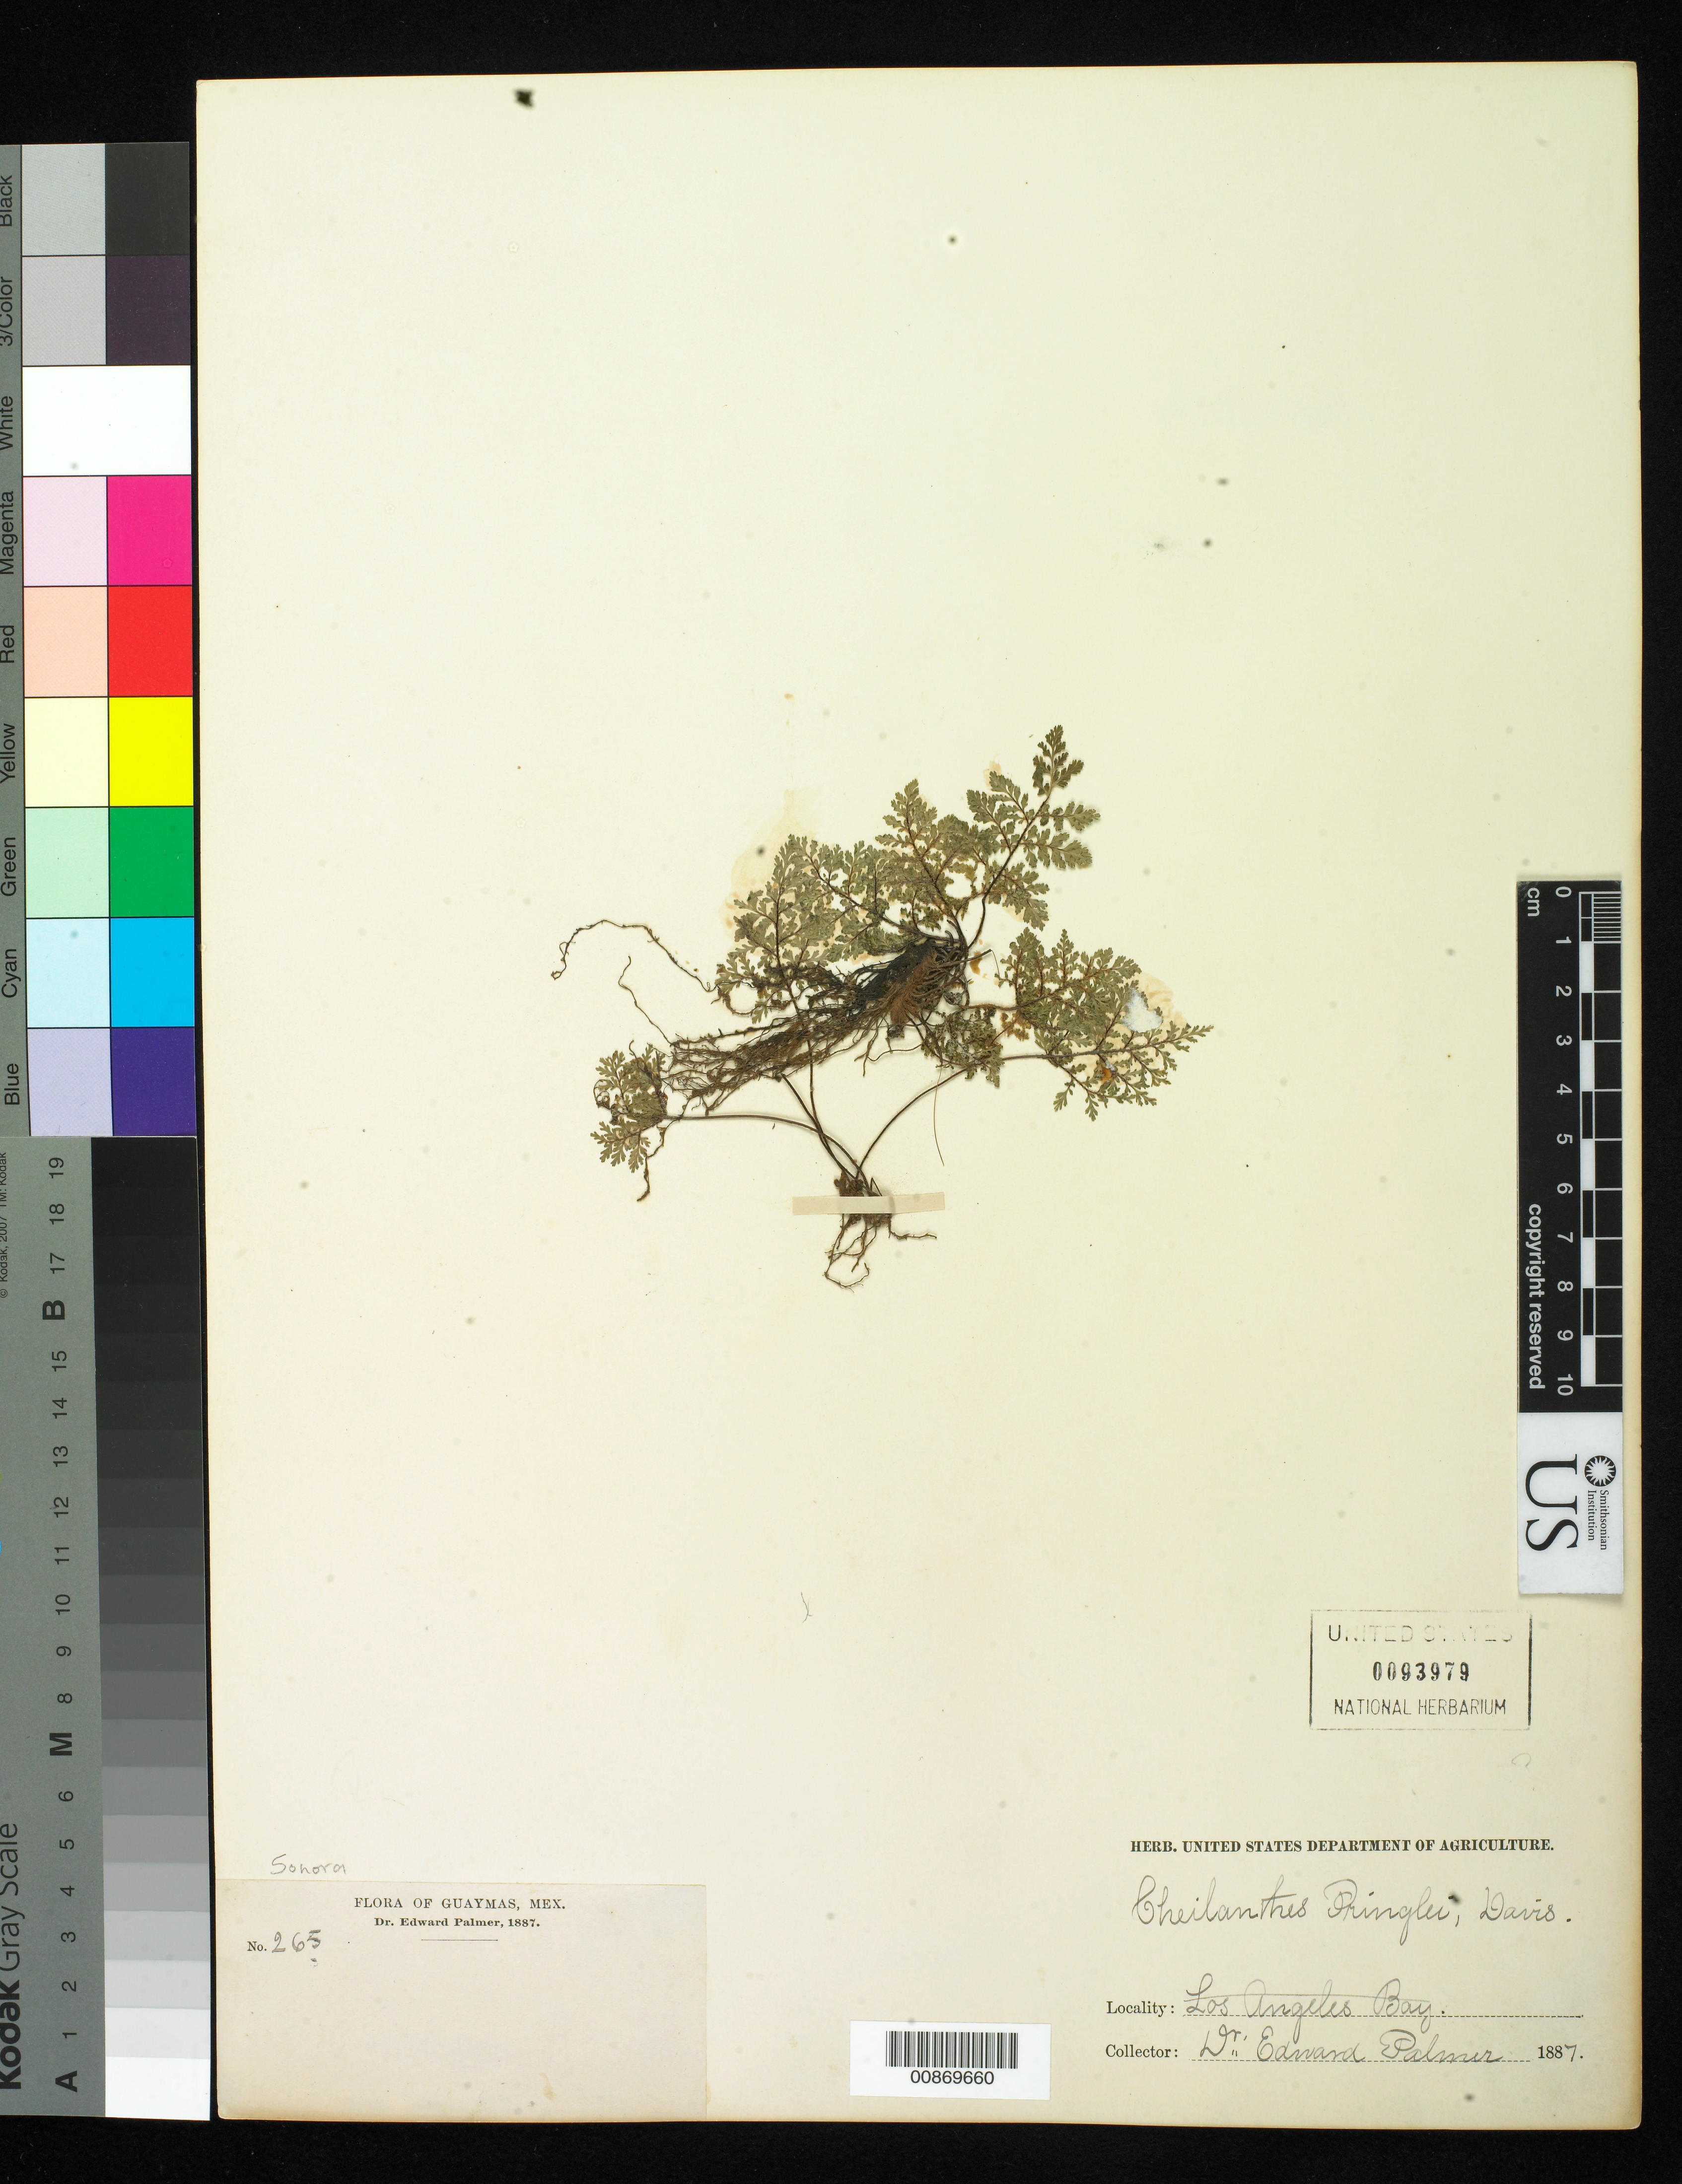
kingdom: Plantae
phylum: Tracheophyta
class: Polypodiopsida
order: Polypodiales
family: Pteridaceae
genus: Myriopteris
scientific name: Myriopteris pringlei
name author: (Davenp.) Grusz & Windham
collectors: E. Palmer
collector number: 265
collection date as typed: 1887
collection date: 1887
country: Mexico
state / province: Sonora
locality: Guaymas, Sonora.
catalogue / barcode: US 93979